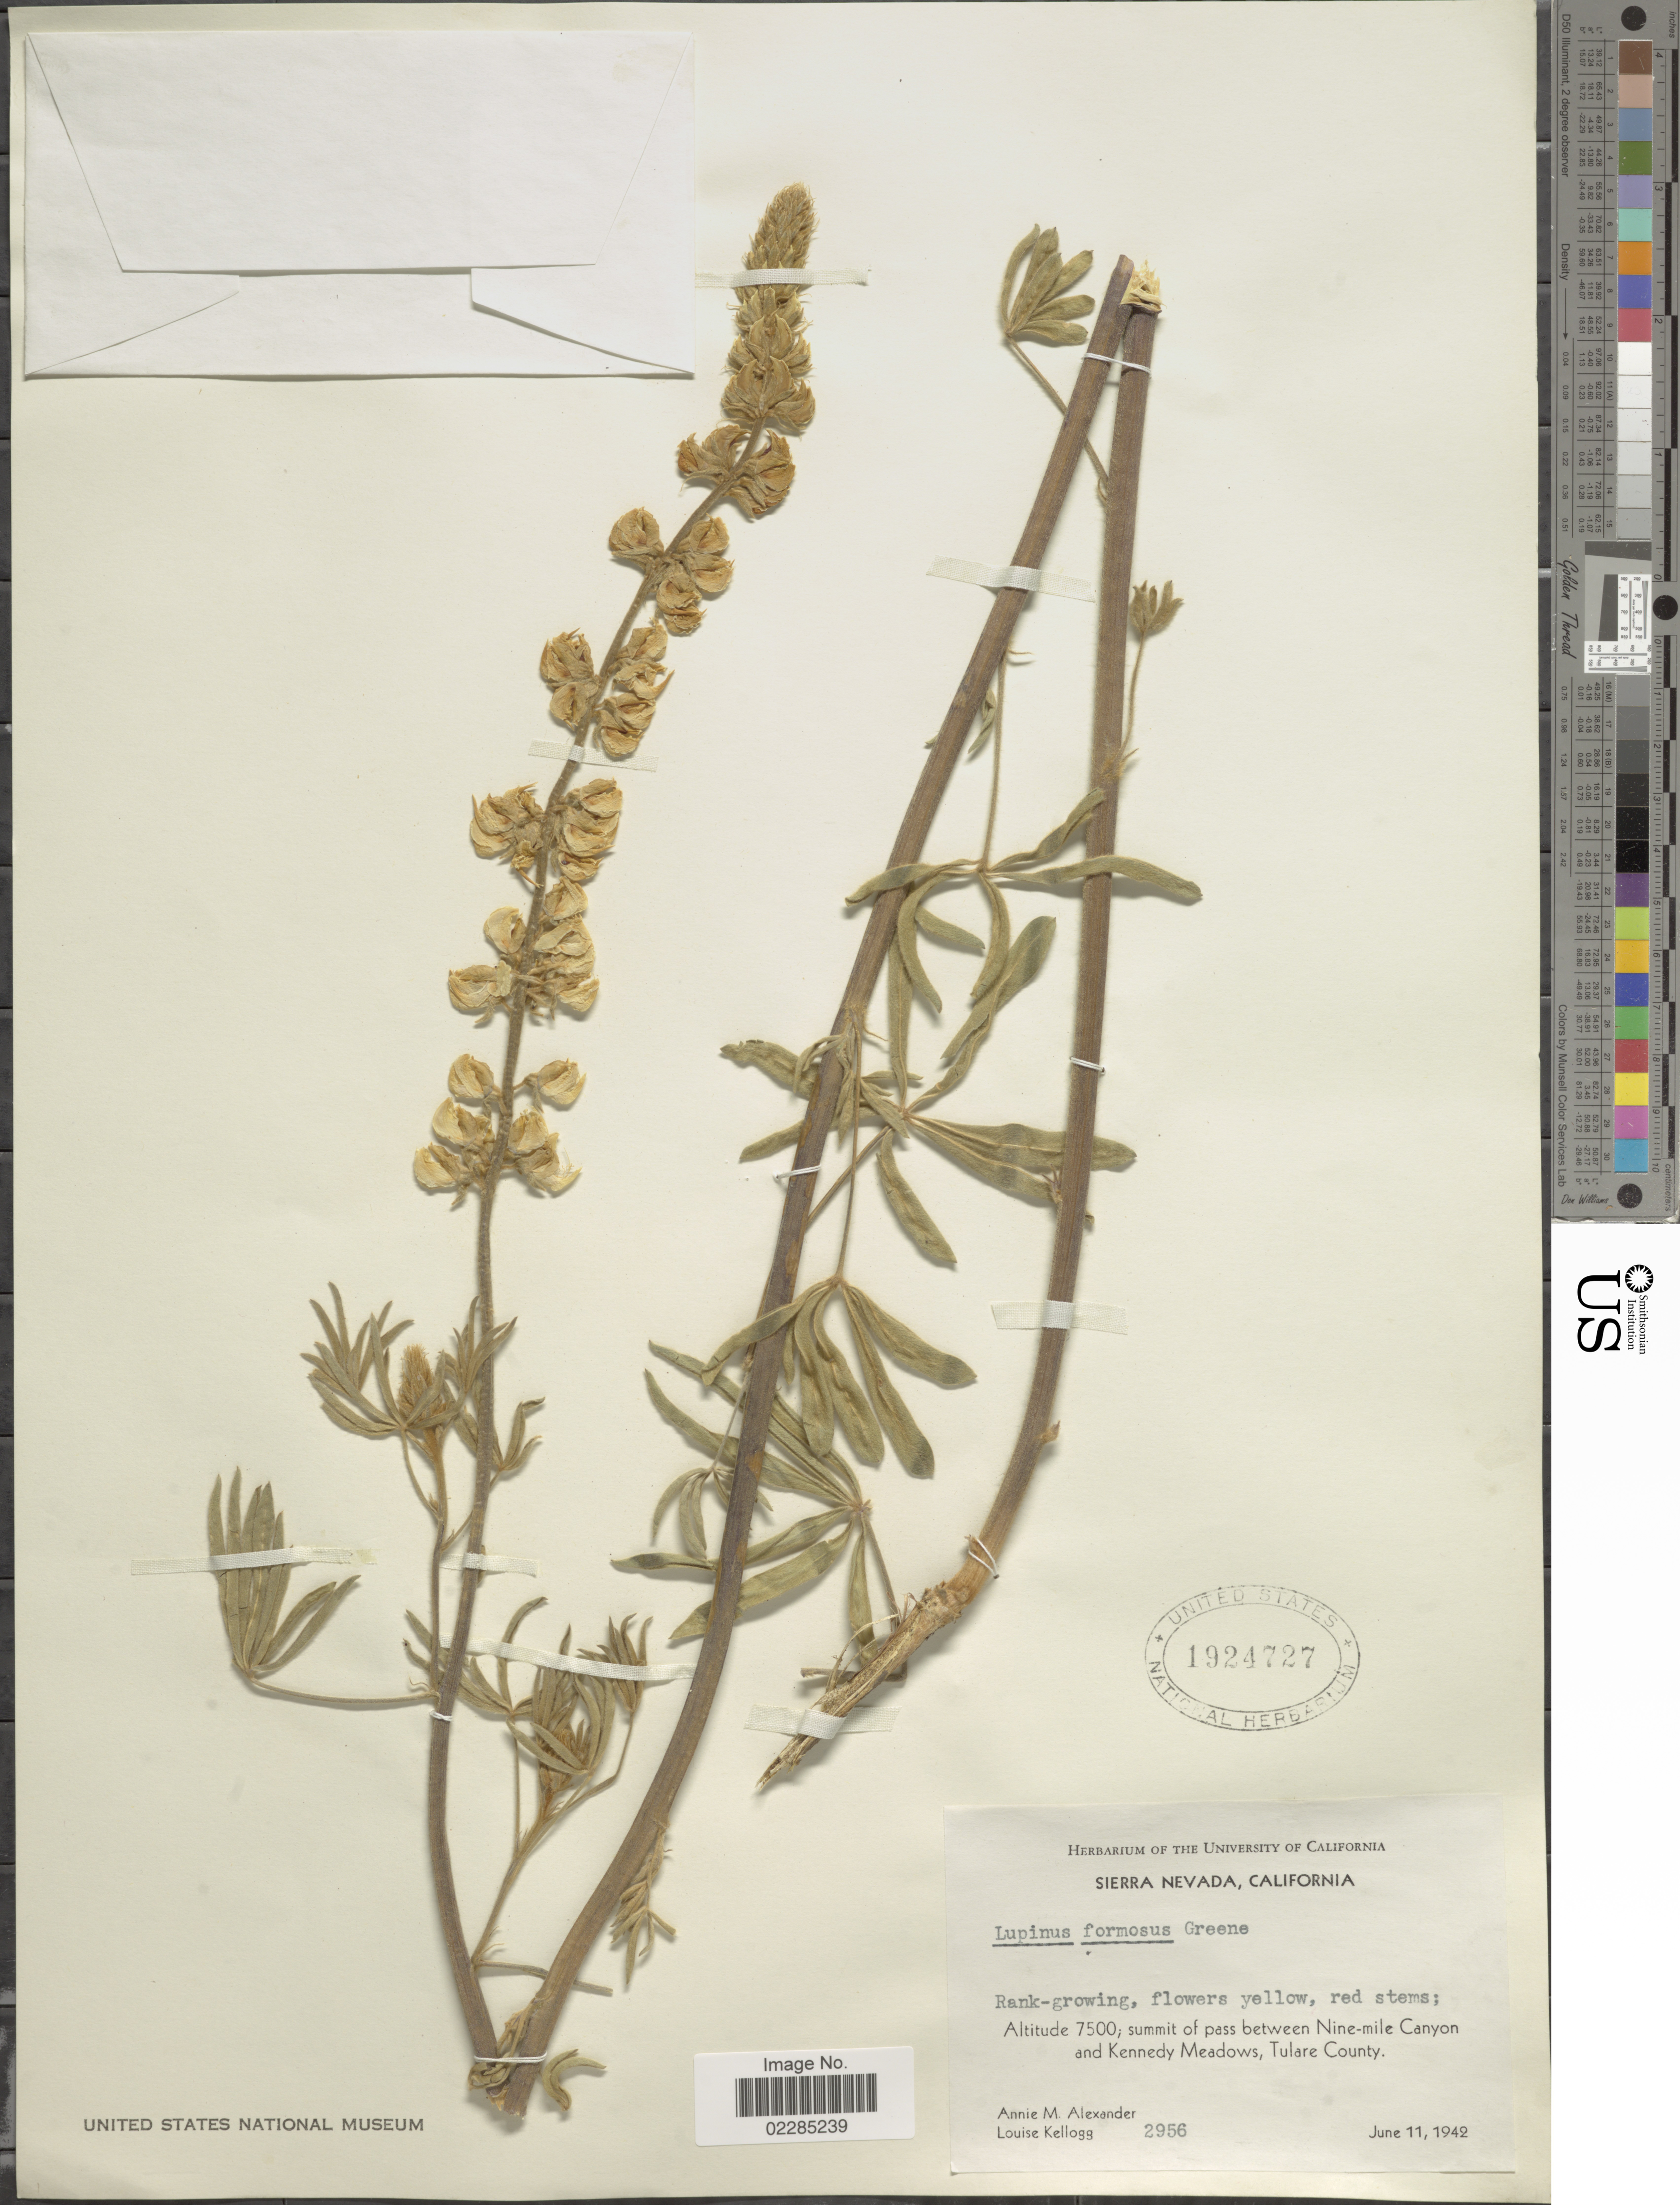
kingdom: Plantae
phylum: Tracheophyta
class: Magnoliopsida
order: Fabales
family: Fabaceae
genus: Lupinus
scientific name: Lupinus formosus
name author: Greene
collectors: A. M. Alexander & L. Kellogg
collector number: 2956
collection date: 1942-06-11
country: United States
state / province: California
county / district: Tulare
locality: Sierra Nevada; summit pass between Nine- mile Canyon and Kennedy MEadows, Tulare County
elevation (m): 2286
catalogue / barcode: US 1924727